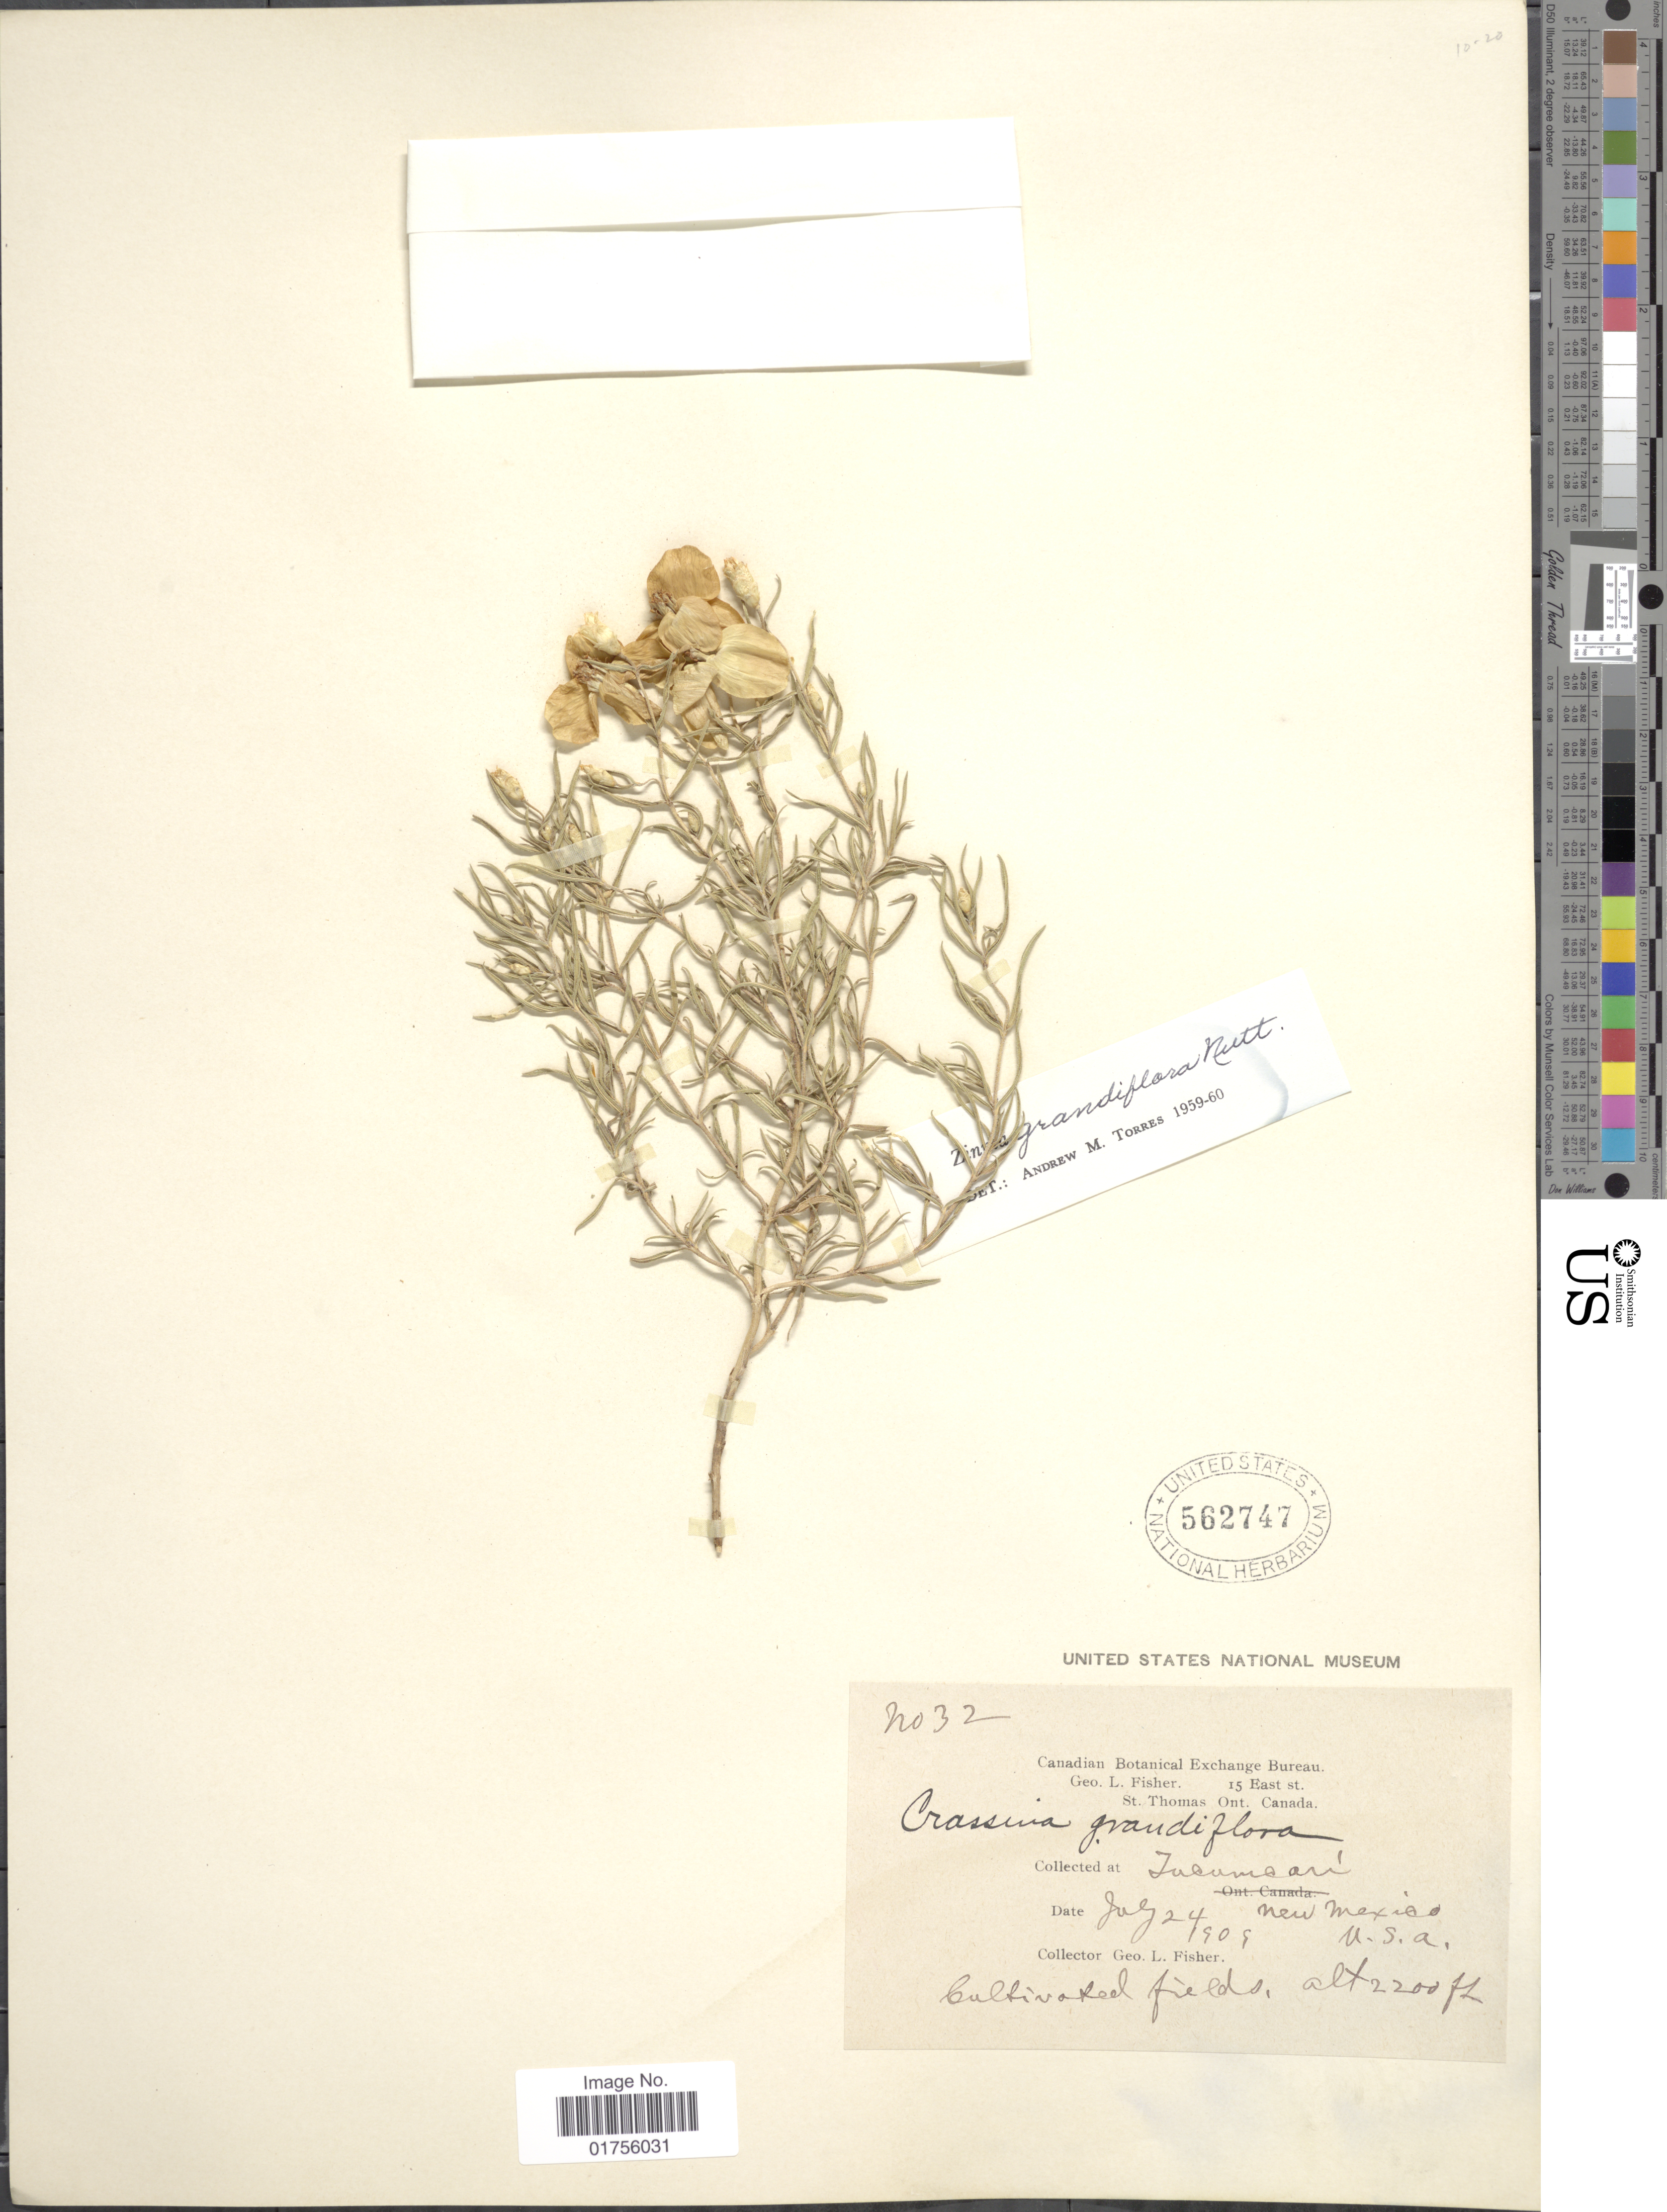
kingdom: Plantae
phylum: Tracheophyta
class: Magnoliopsida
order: Asterales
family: Asteraceae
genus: Zinnia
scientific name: Zinnia grandiflora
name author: Nutt.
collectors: G. L. Fisher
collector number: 32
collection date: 1909-07-24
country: United States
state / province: New Mexico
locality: Tucumcari, New Mexico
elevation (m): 671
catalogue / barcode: US 562747